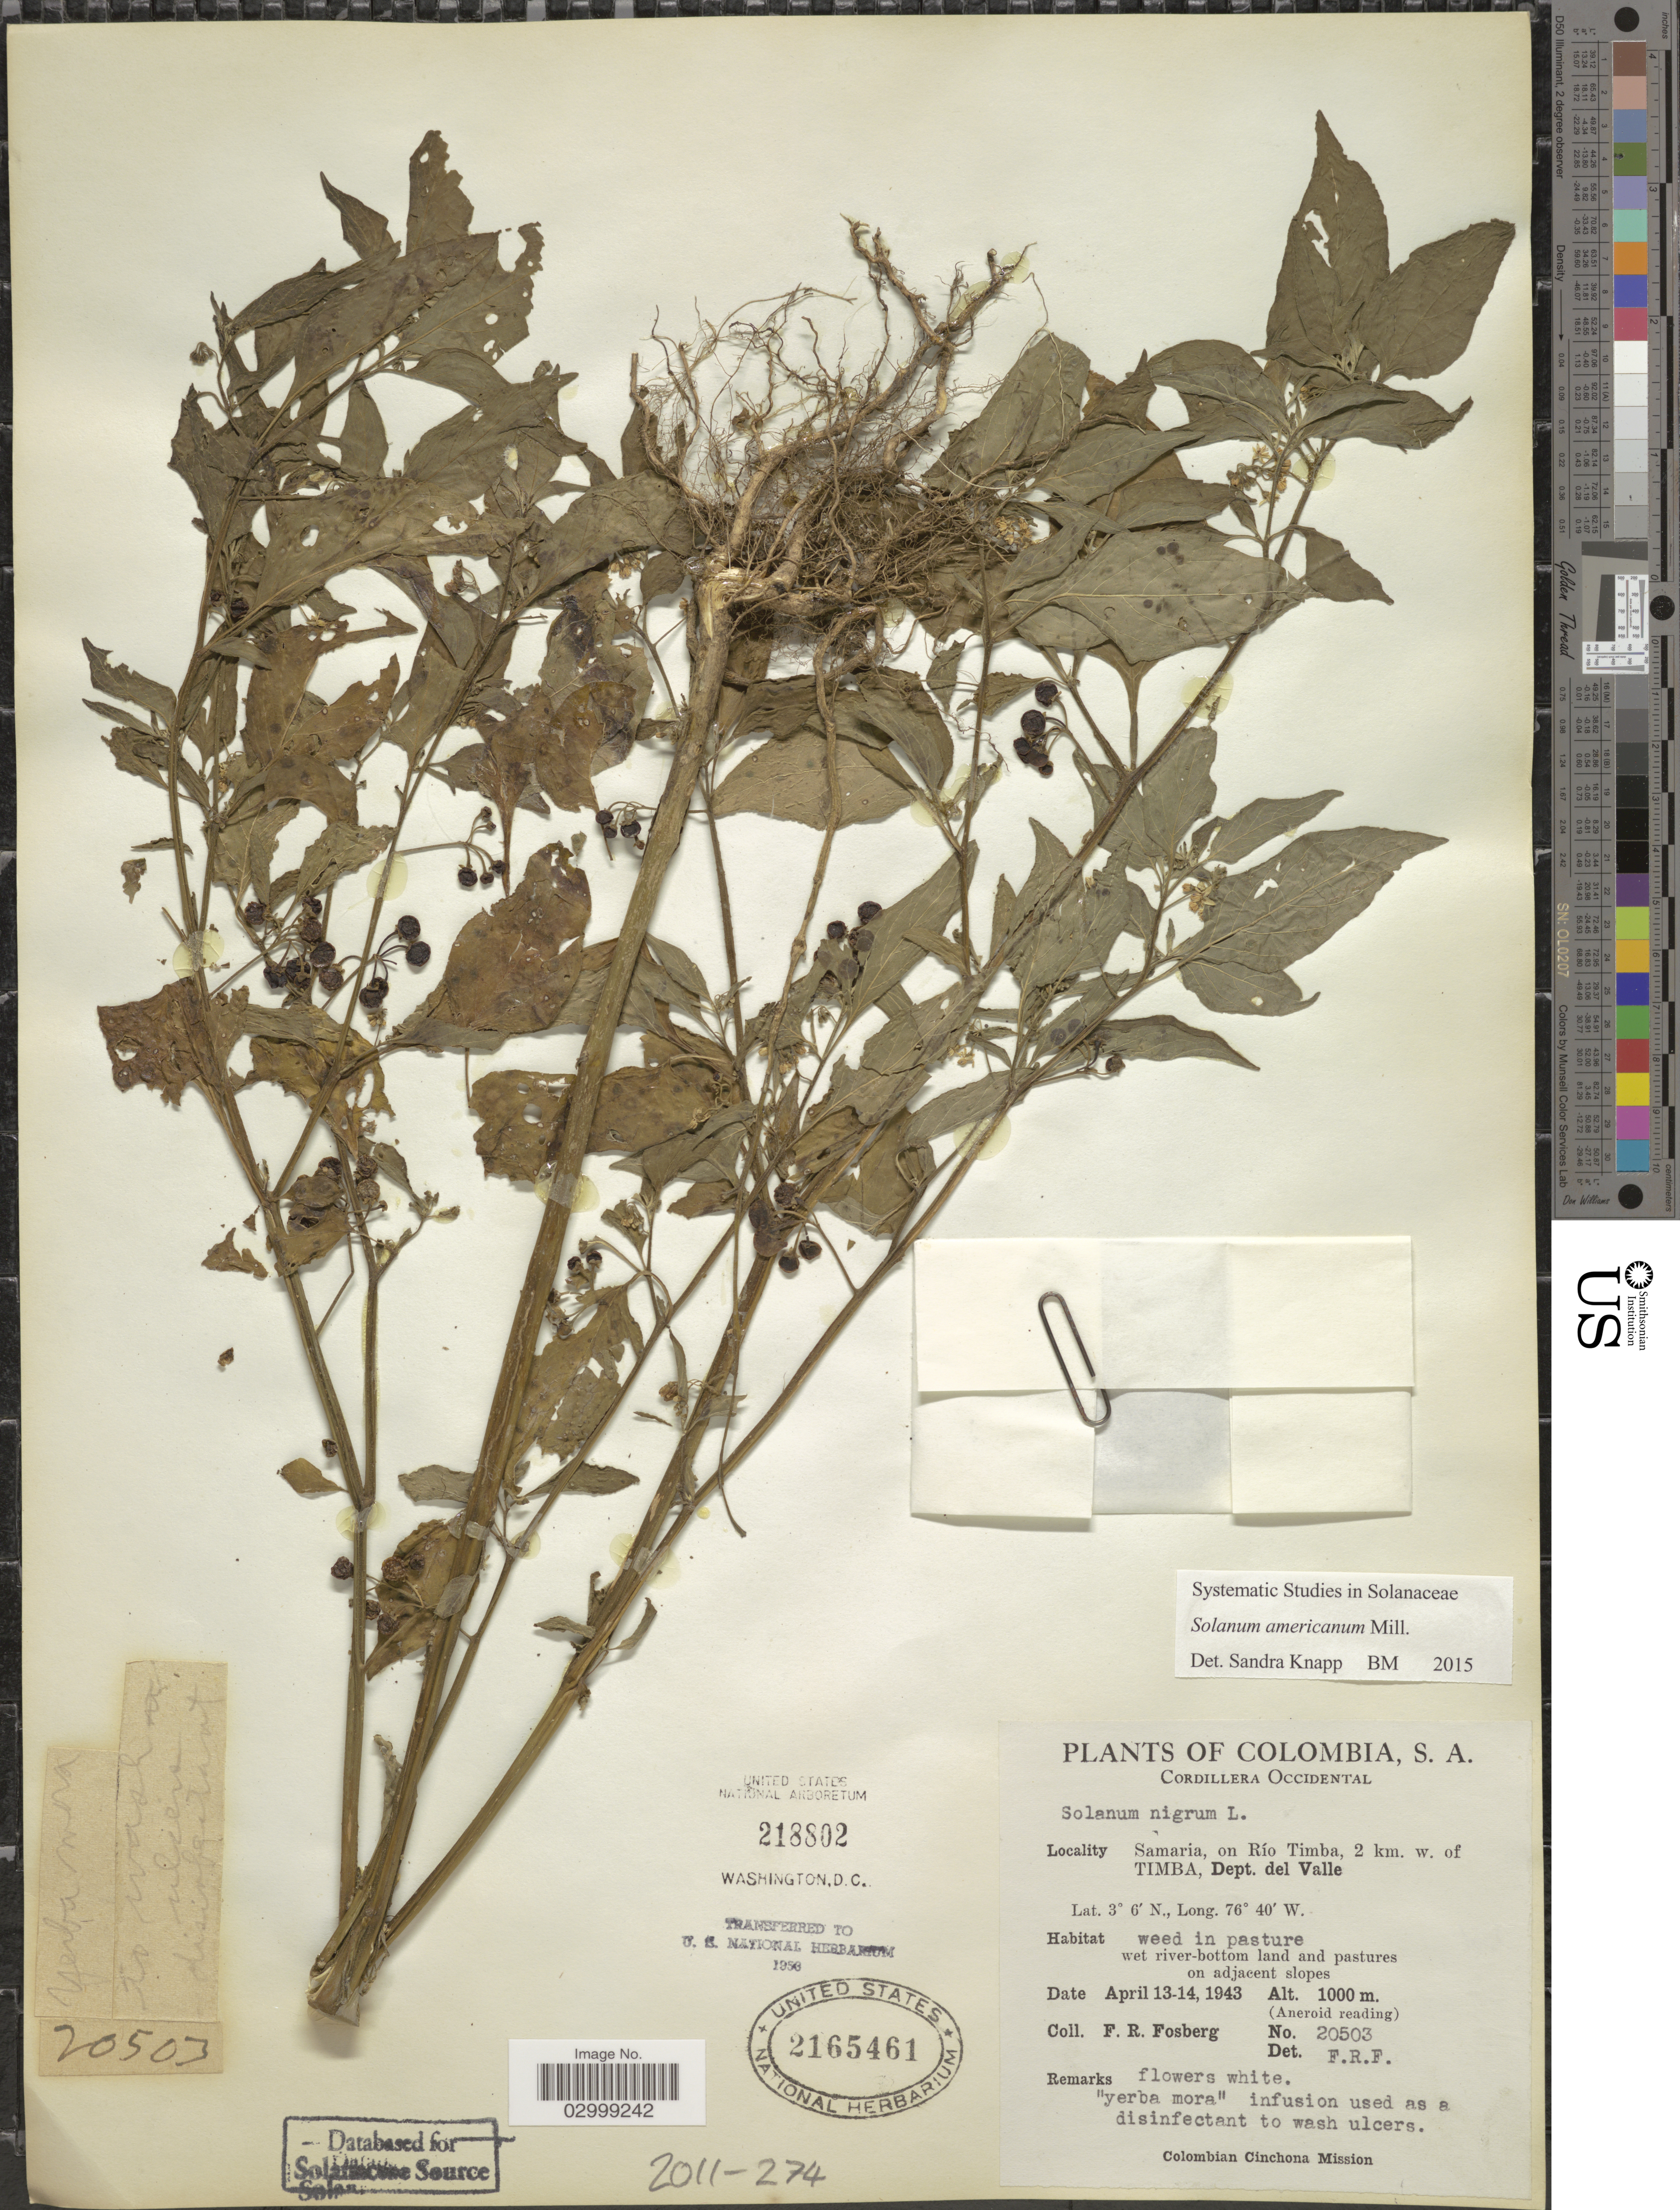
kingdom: Plantae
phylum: Tracheophyta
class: Magnoliopsida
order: Solanales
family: Solanaceae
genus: Solanum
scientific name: Solanum americanum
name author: Mill.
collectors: F. R. Fosberg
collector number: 20503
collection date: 1943-04-13/1943-04-14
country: Colombia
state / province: Valle del Cauca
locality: Cordillera Occidental, Samaria, on Río Timba, 2 km. w. of Timba, Dept. del Valle.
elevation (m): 1000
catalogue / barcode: US 2165461